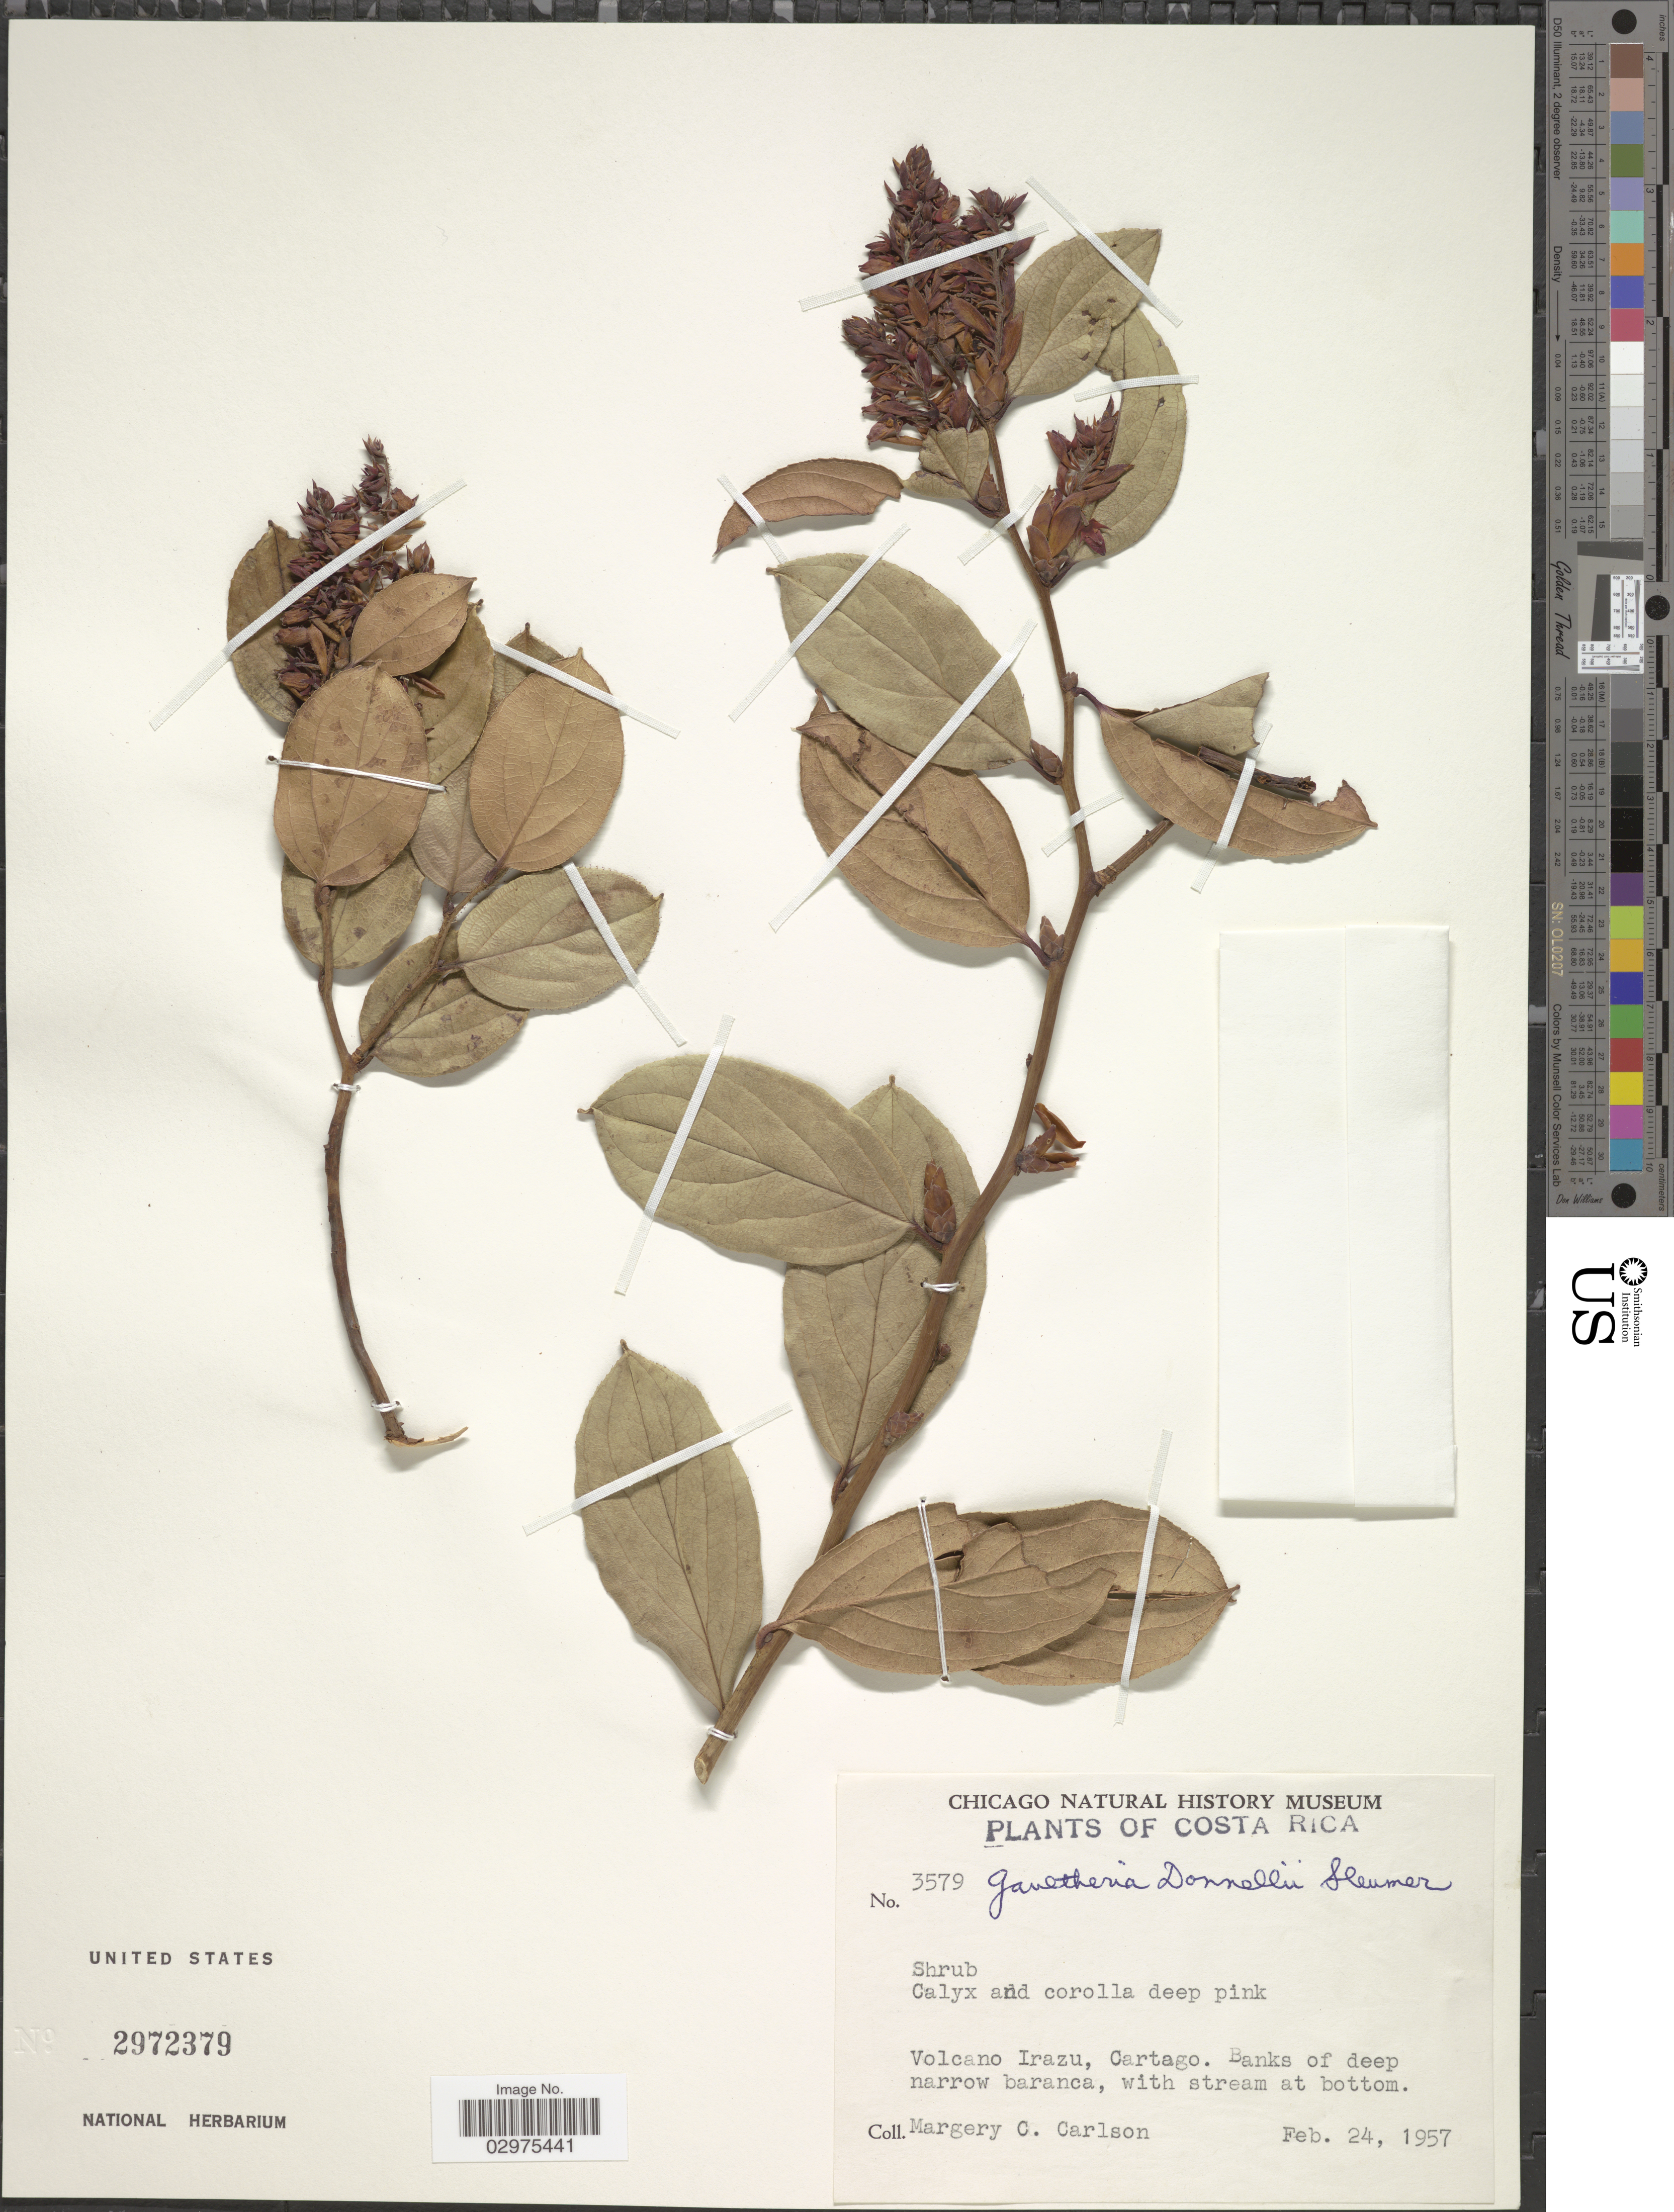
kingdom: Plantae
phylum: Tracheophyta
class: Magnoliopsida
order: Ericales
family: Ericaceae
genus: Gaultheria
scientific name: Gaultheria donnellii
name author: Sleumer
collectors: M. C. Carlson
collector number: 3579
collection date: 1957-02-24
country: Costa Rica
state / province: Cartago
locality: Volcano Irazu. Banks of deep narrow baranca.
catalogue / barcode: US 2972379